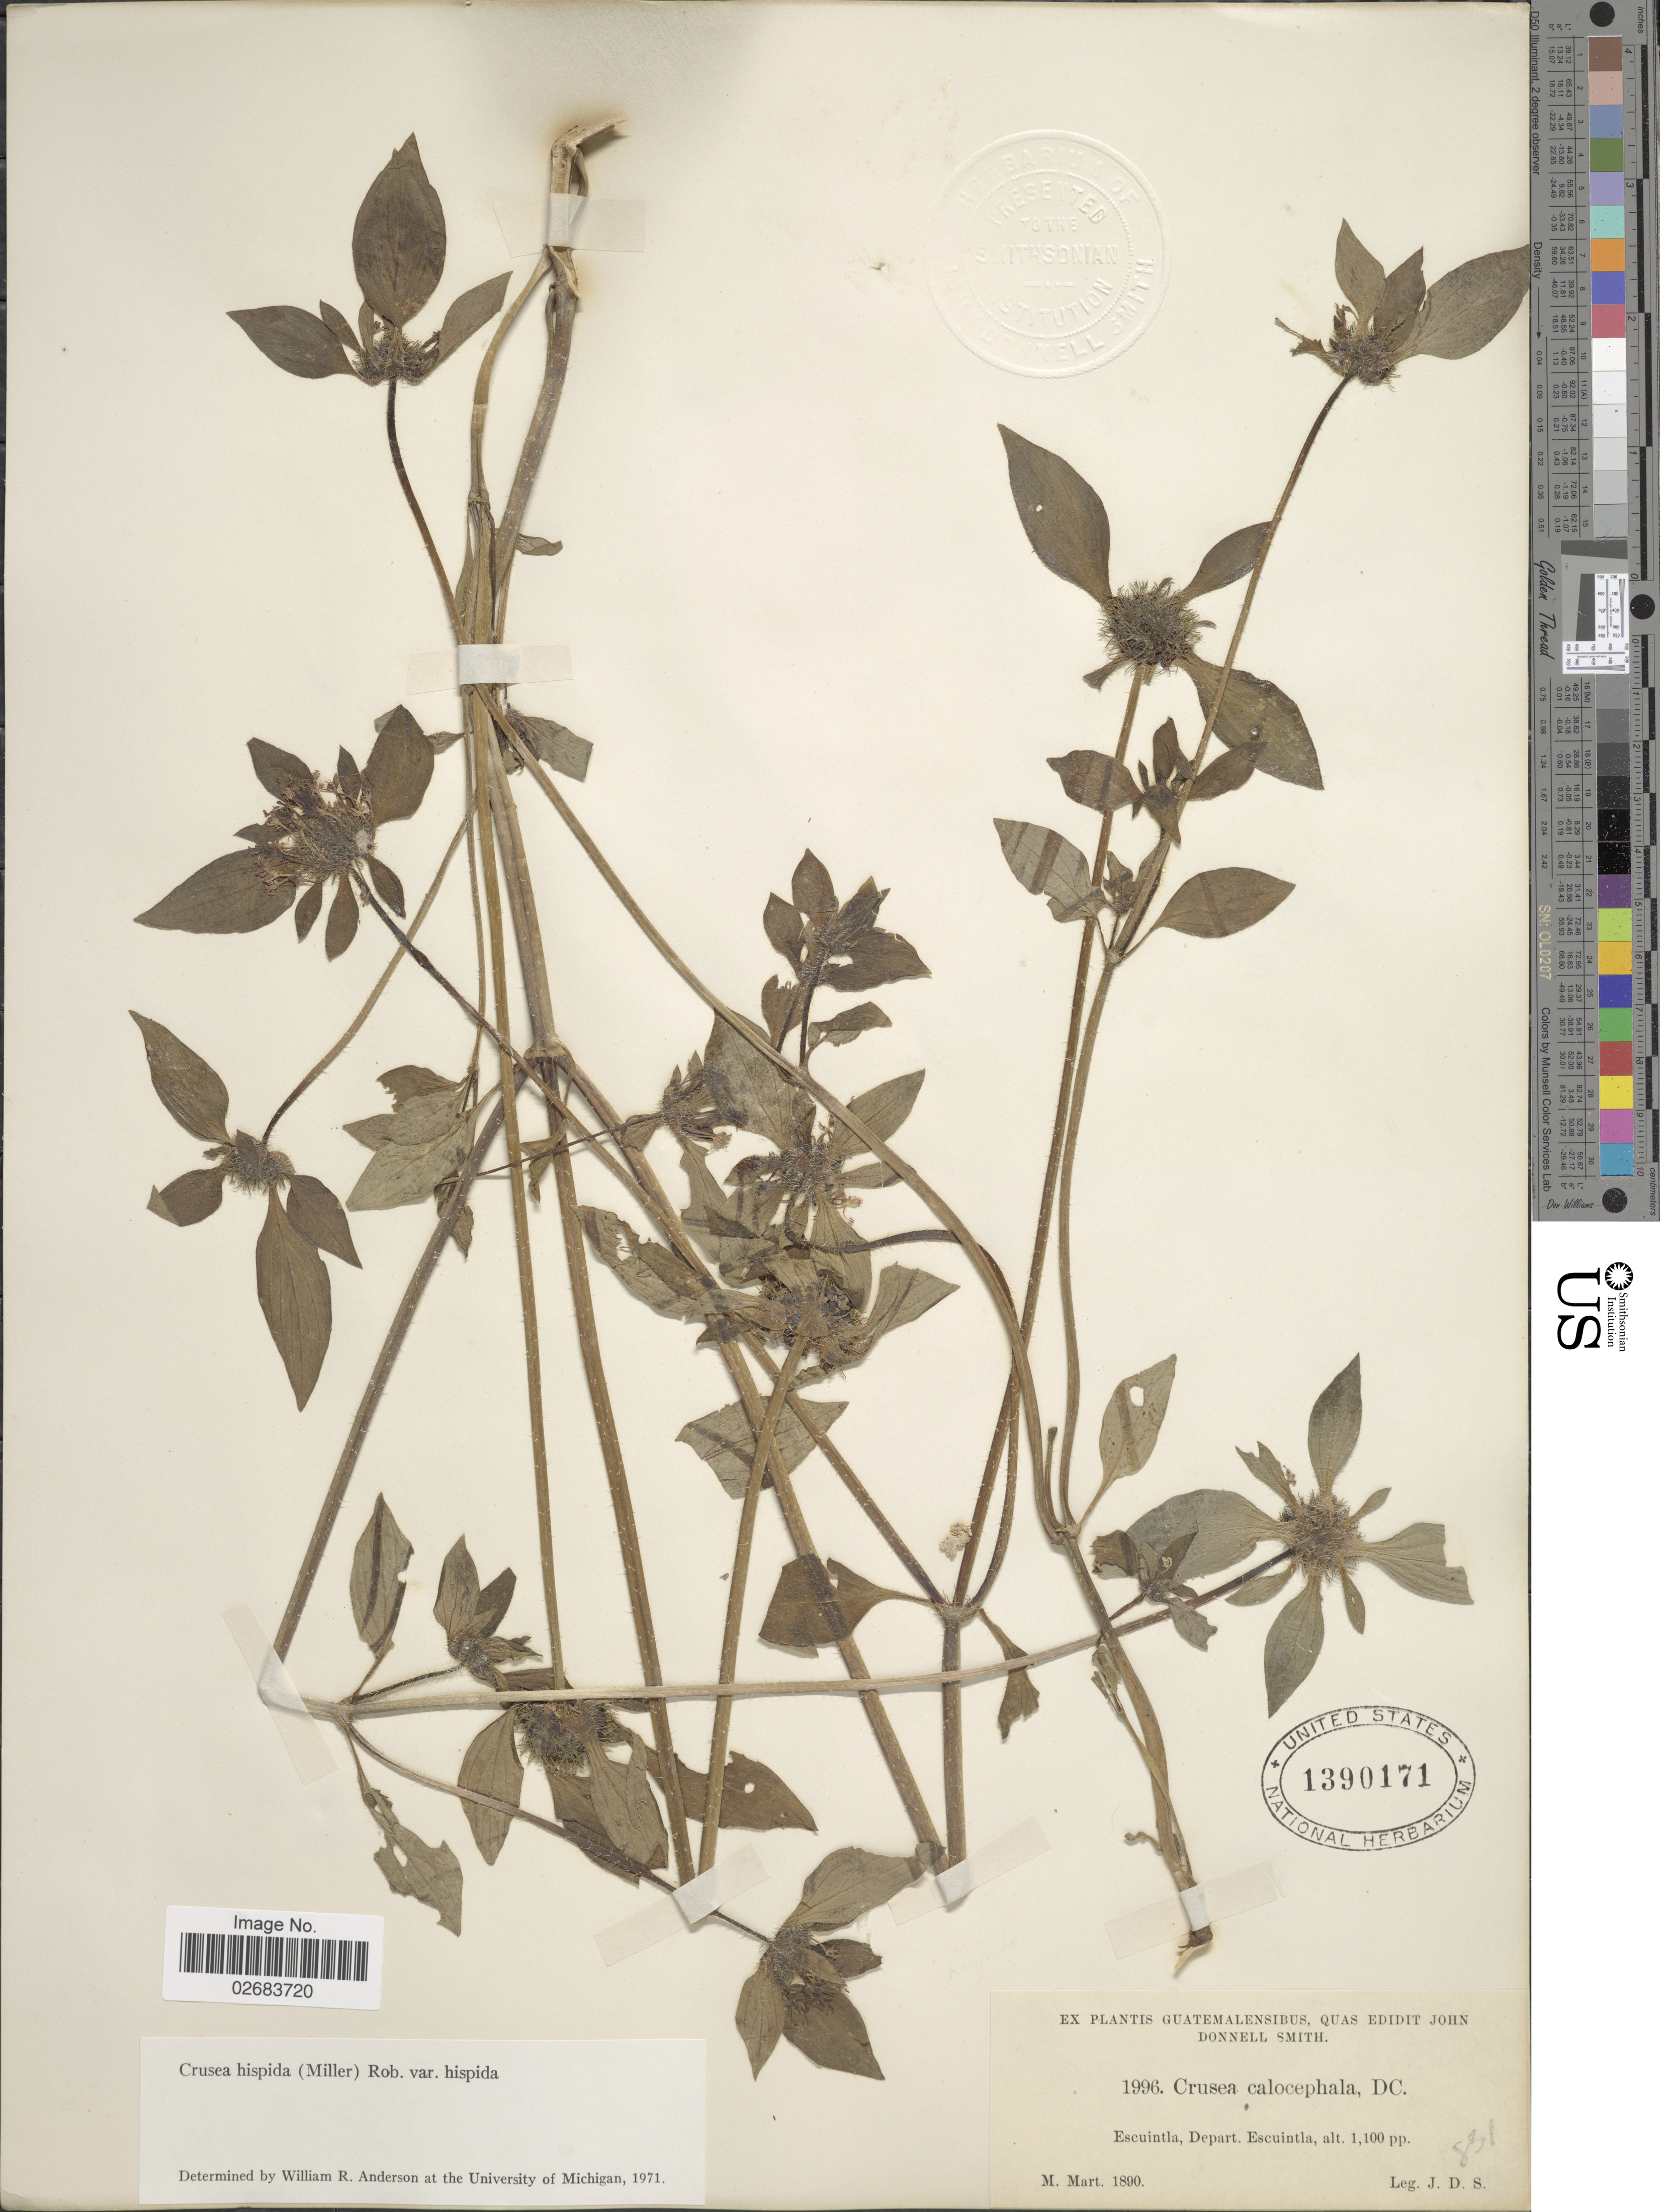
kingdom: Plantae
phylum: Tracheophyta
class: Magnoliopsida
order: Gentianales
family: Rubiaceae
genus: Crusea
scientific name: Crusea hispida var. hispida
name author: (Mill.) B.L. Rob.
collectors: J. Donnell Smith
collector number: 1996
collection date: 1890-03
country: Guatemala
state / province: Escuintla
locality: Escuintla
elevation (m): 335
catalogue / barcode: US 1390171